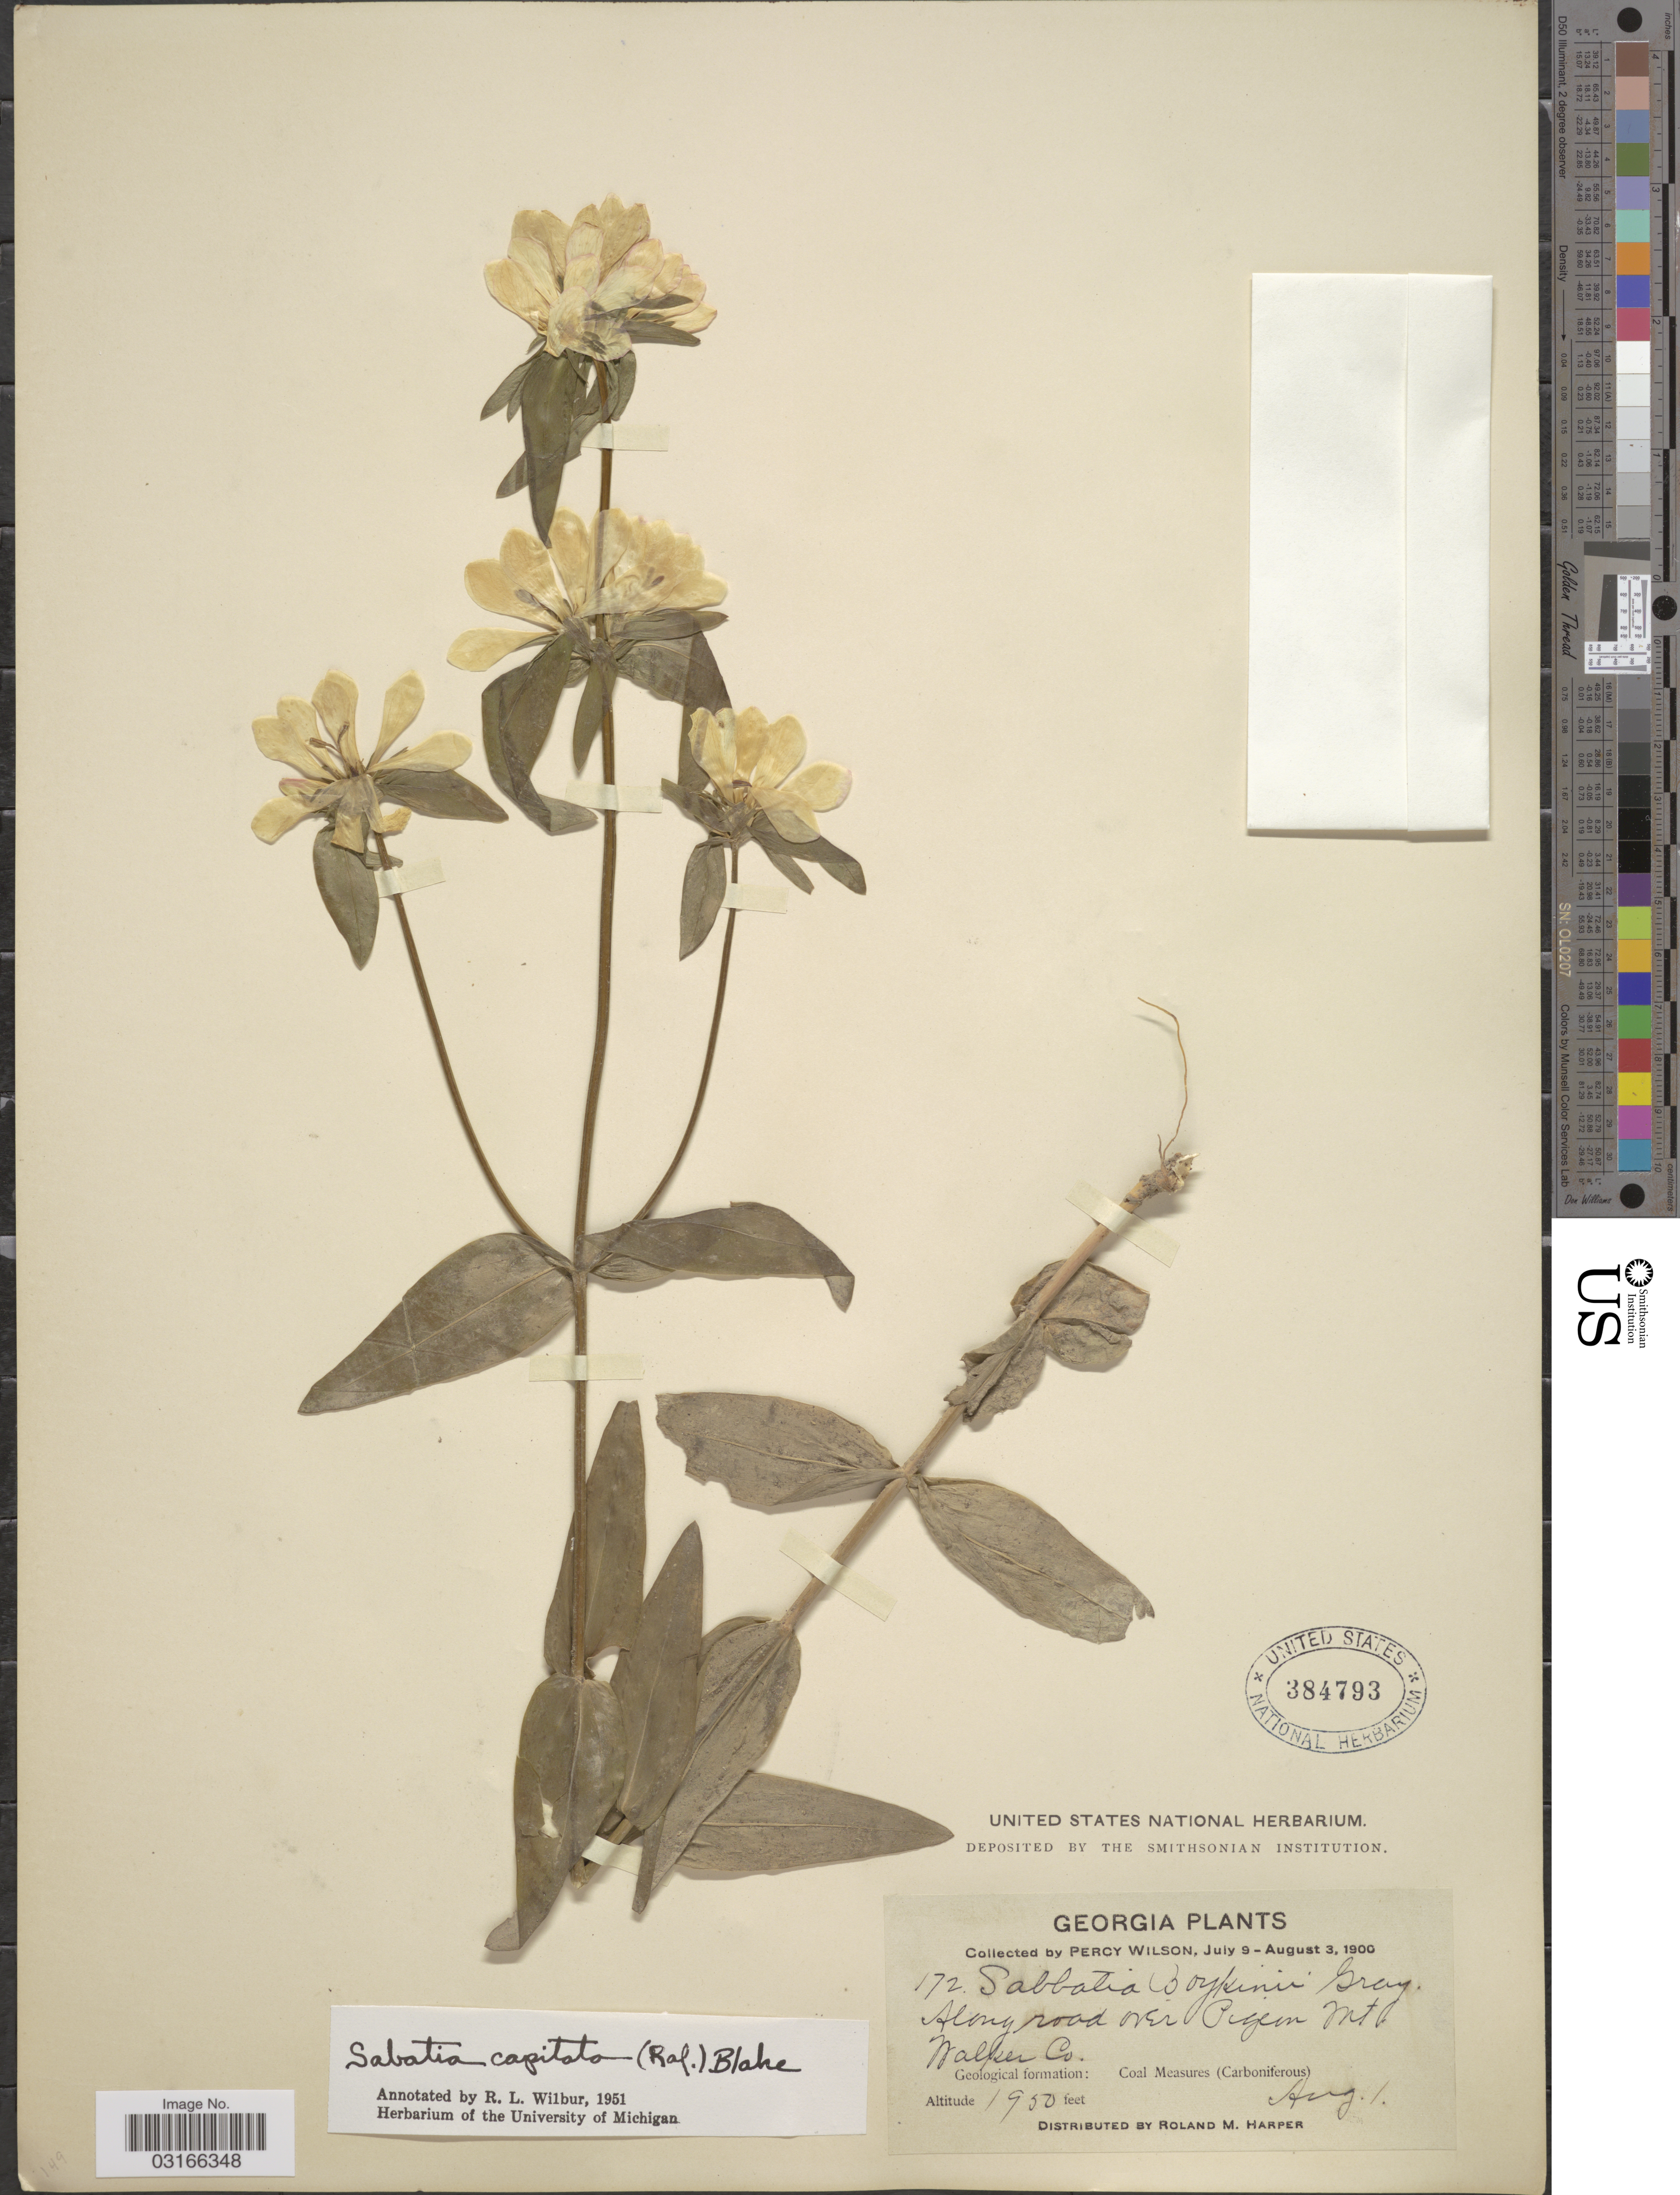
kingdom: Plantae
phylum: Tracheophyta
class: Magnoliopsida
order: Gentianales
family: Gentianaceae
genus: Sabatia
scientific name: Sabatia campestris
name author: Nutt.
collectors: P. Wilson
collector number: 172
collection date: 1900-08-01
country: United States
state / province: Georgia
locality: Along road over Pigeon Mt. Walker Co. Geological formation: Coal Measures (Carboniferous).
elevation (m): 594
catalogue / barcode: US 384793